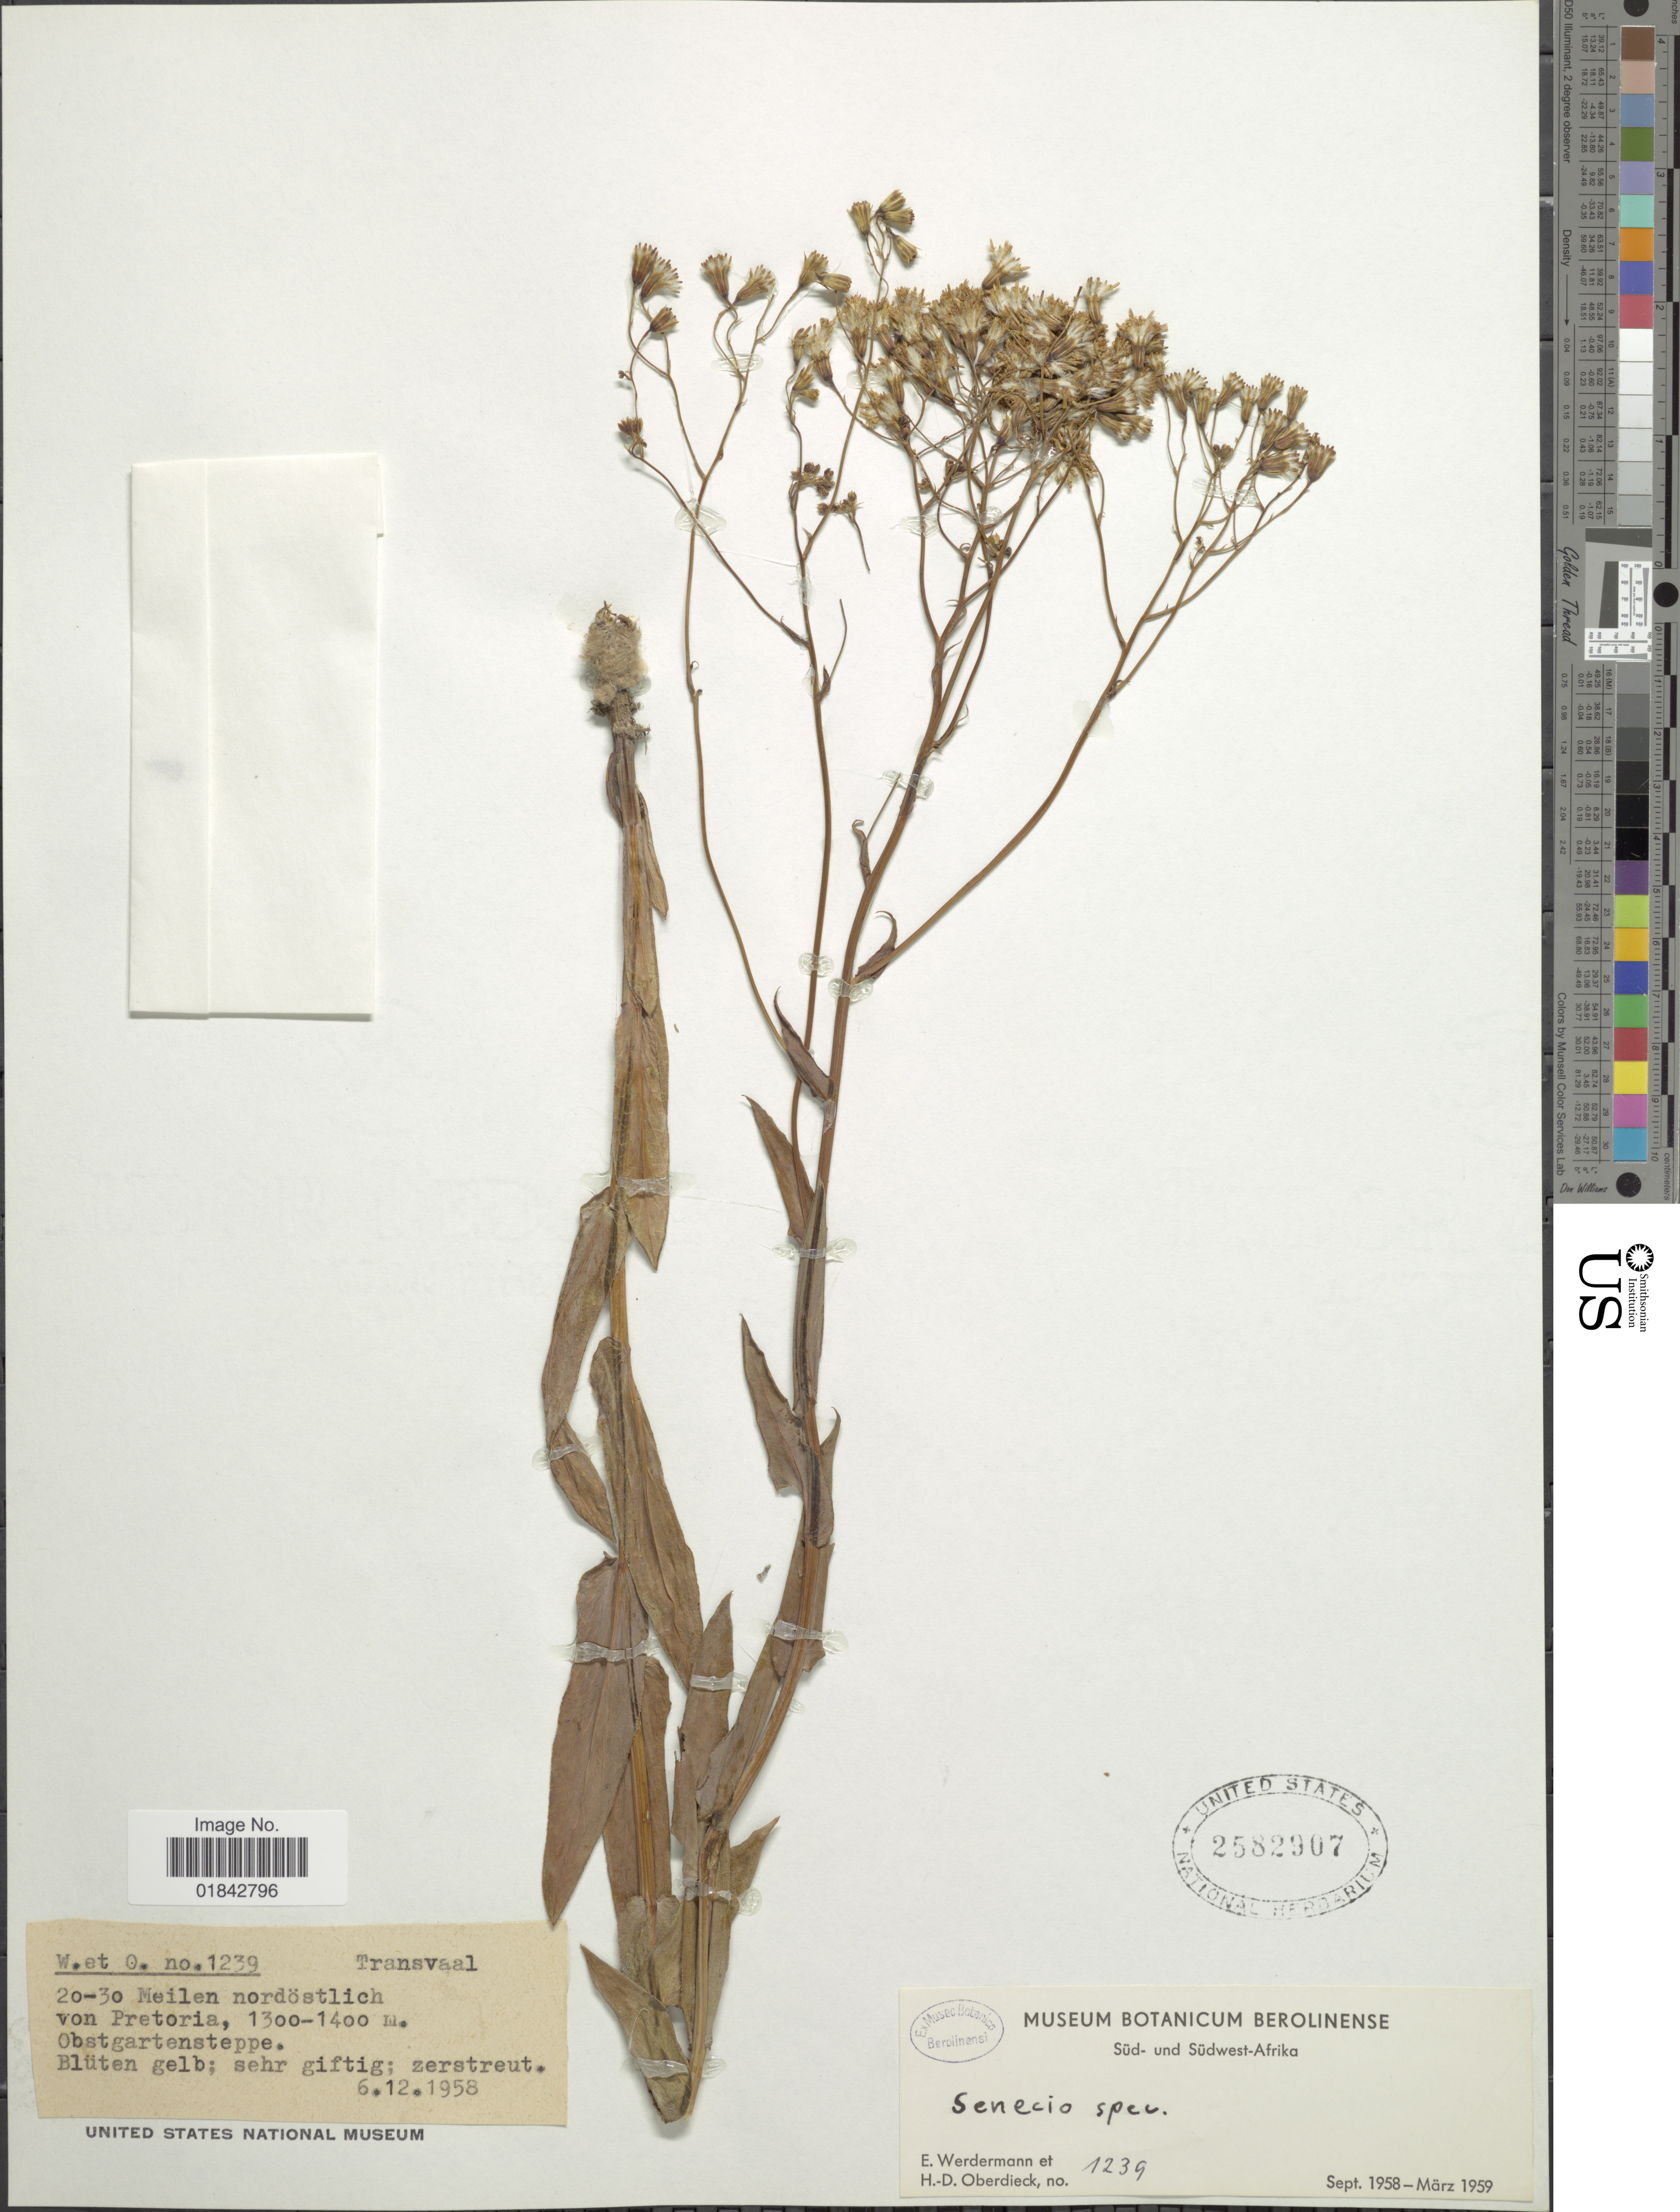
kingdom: Plantae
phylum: Tracheophyta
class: Magnoliopsida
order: Asterales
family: Asteraceae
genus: Senecio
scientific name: Senecio sp.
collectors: E. Werdermann & H. Oberdieck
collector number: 1239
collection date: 1958-09/1959-03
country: South Africa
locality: Süd- und Südwest-Afrika, Meilen nordöstlich von Pretoria, Bostgartensteppe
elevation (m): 1300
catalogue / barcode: US 2582907